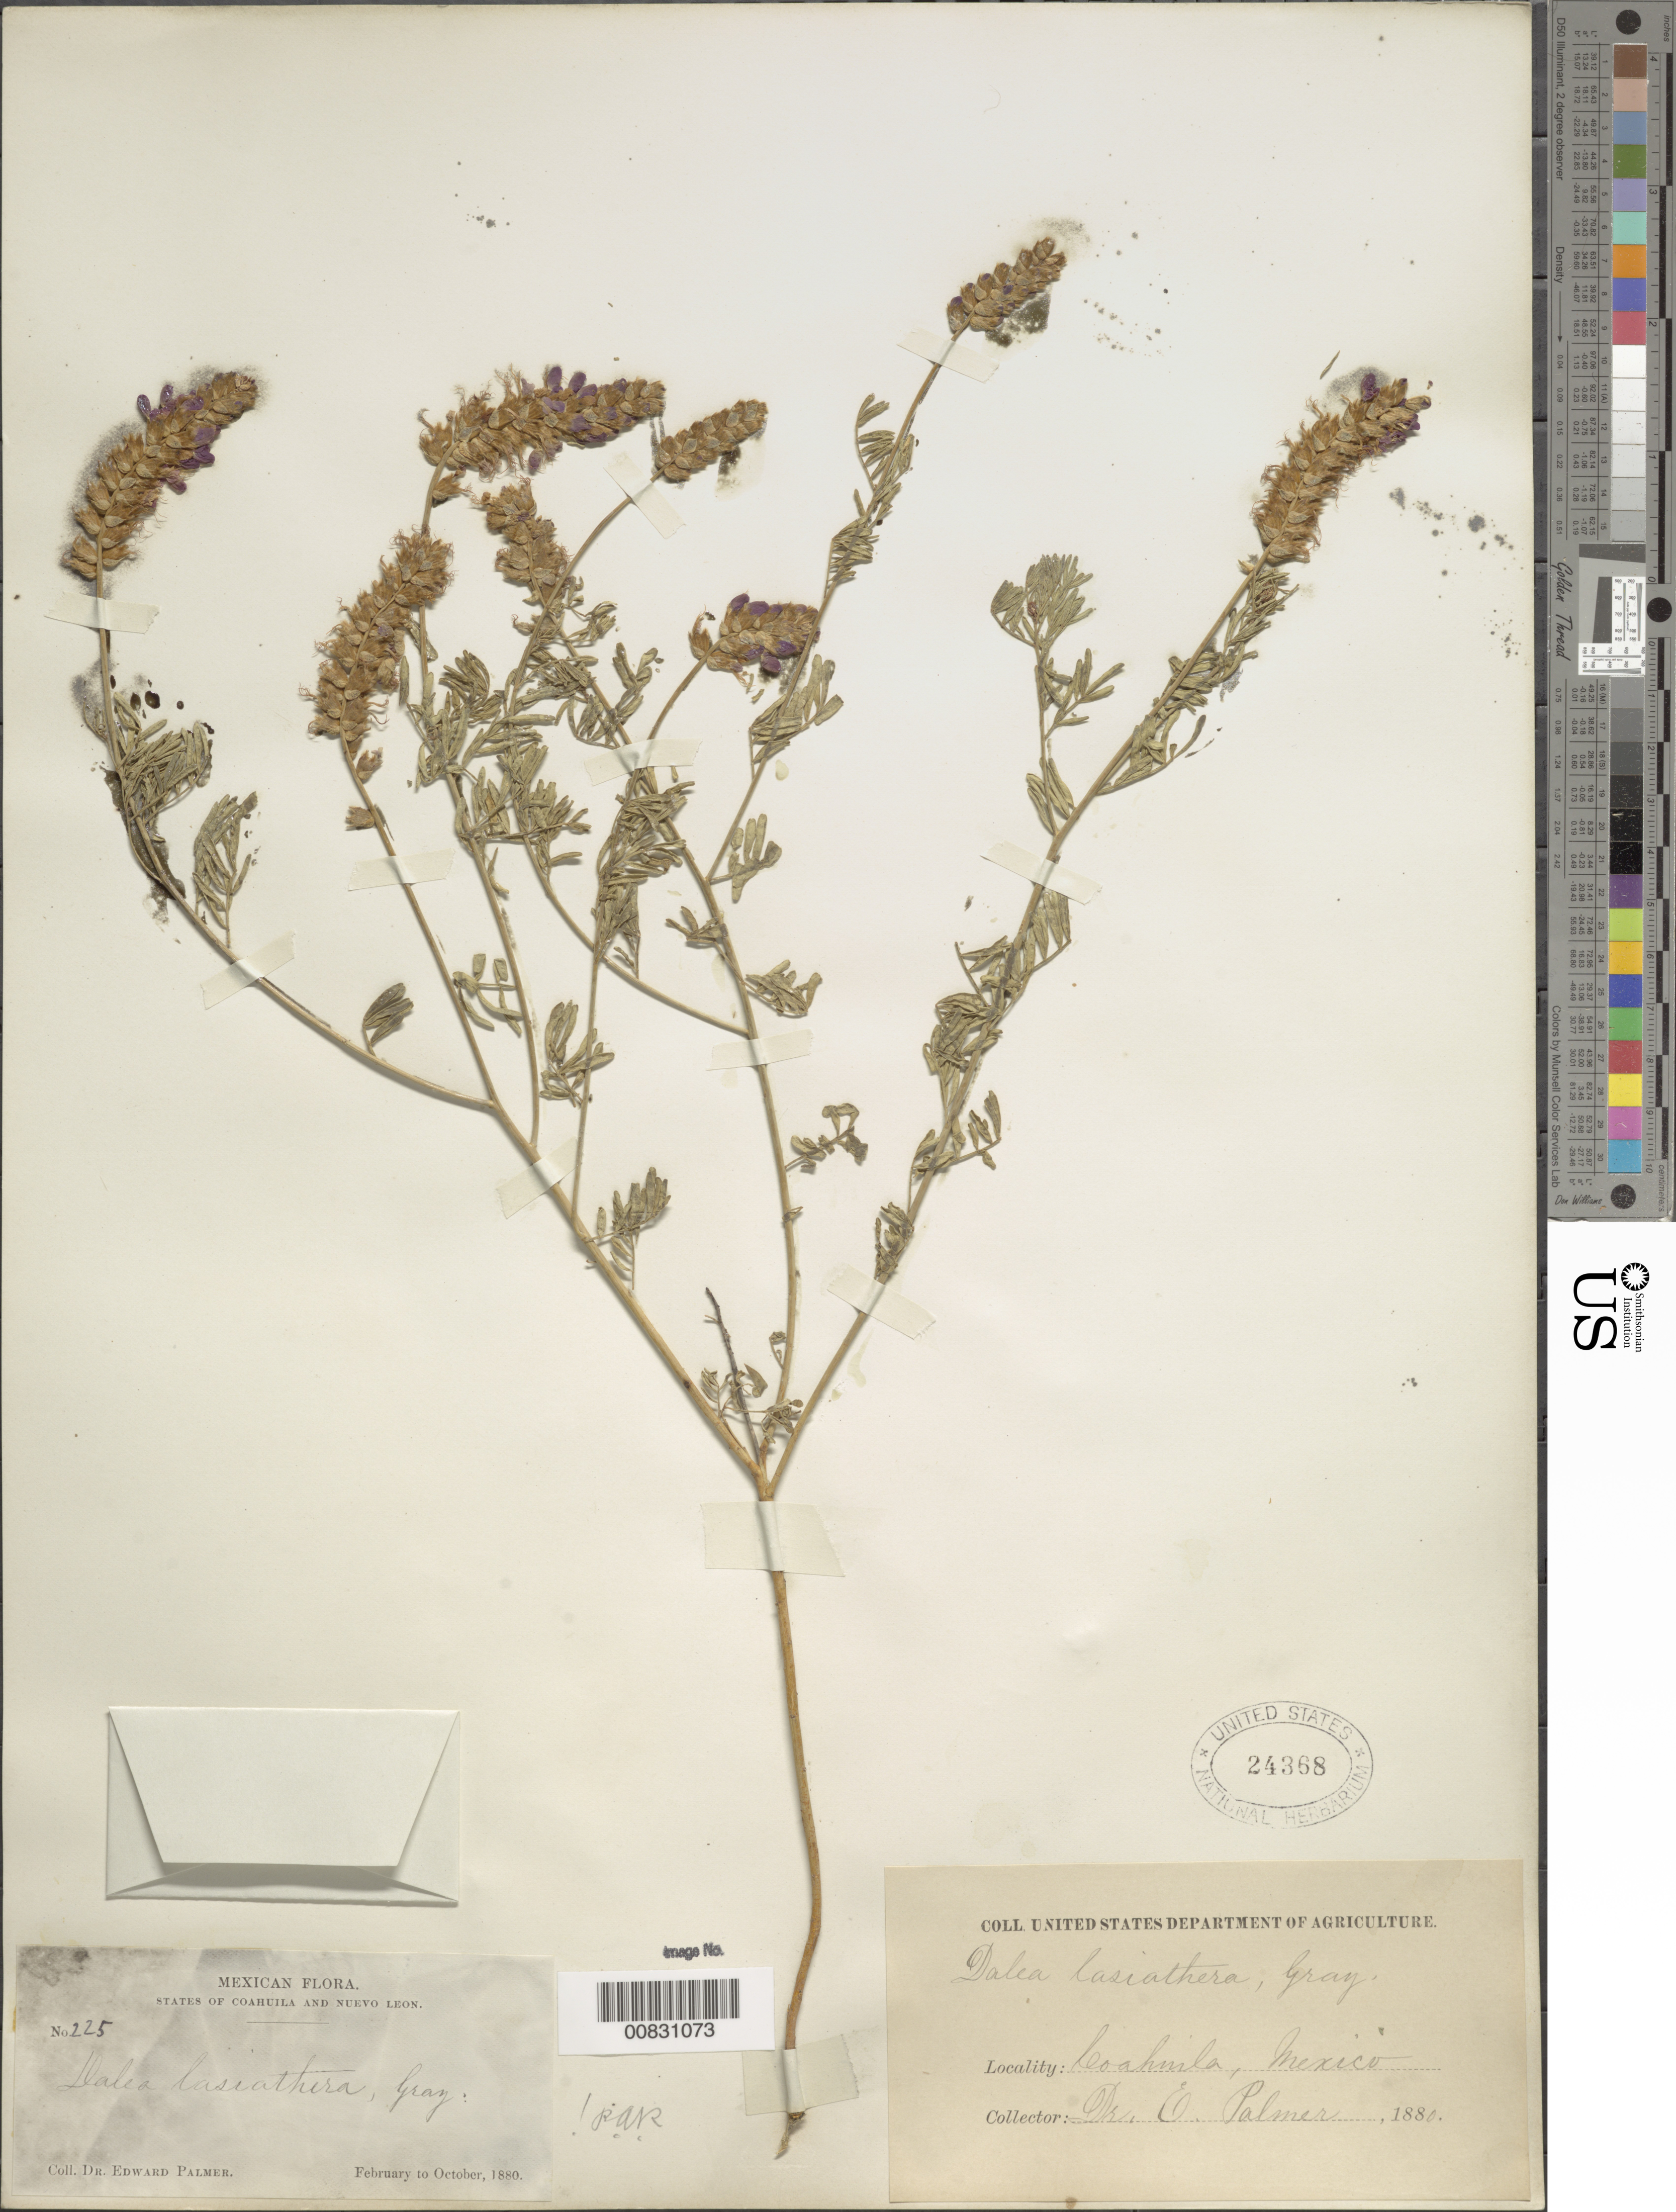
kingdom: Plantae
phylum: Tracheophyta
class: Magnoliopsida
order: Fabales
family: Fabaceae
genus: Dalea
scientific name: Dalea lasiathera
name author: A. Gray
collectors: E. Palmer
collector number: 225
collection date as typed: Feb 1880 to -- Oct 1880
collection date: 1880-02/1880-10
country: Mexico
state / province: Coahuila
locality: Coahuila.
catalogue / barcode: US 24368